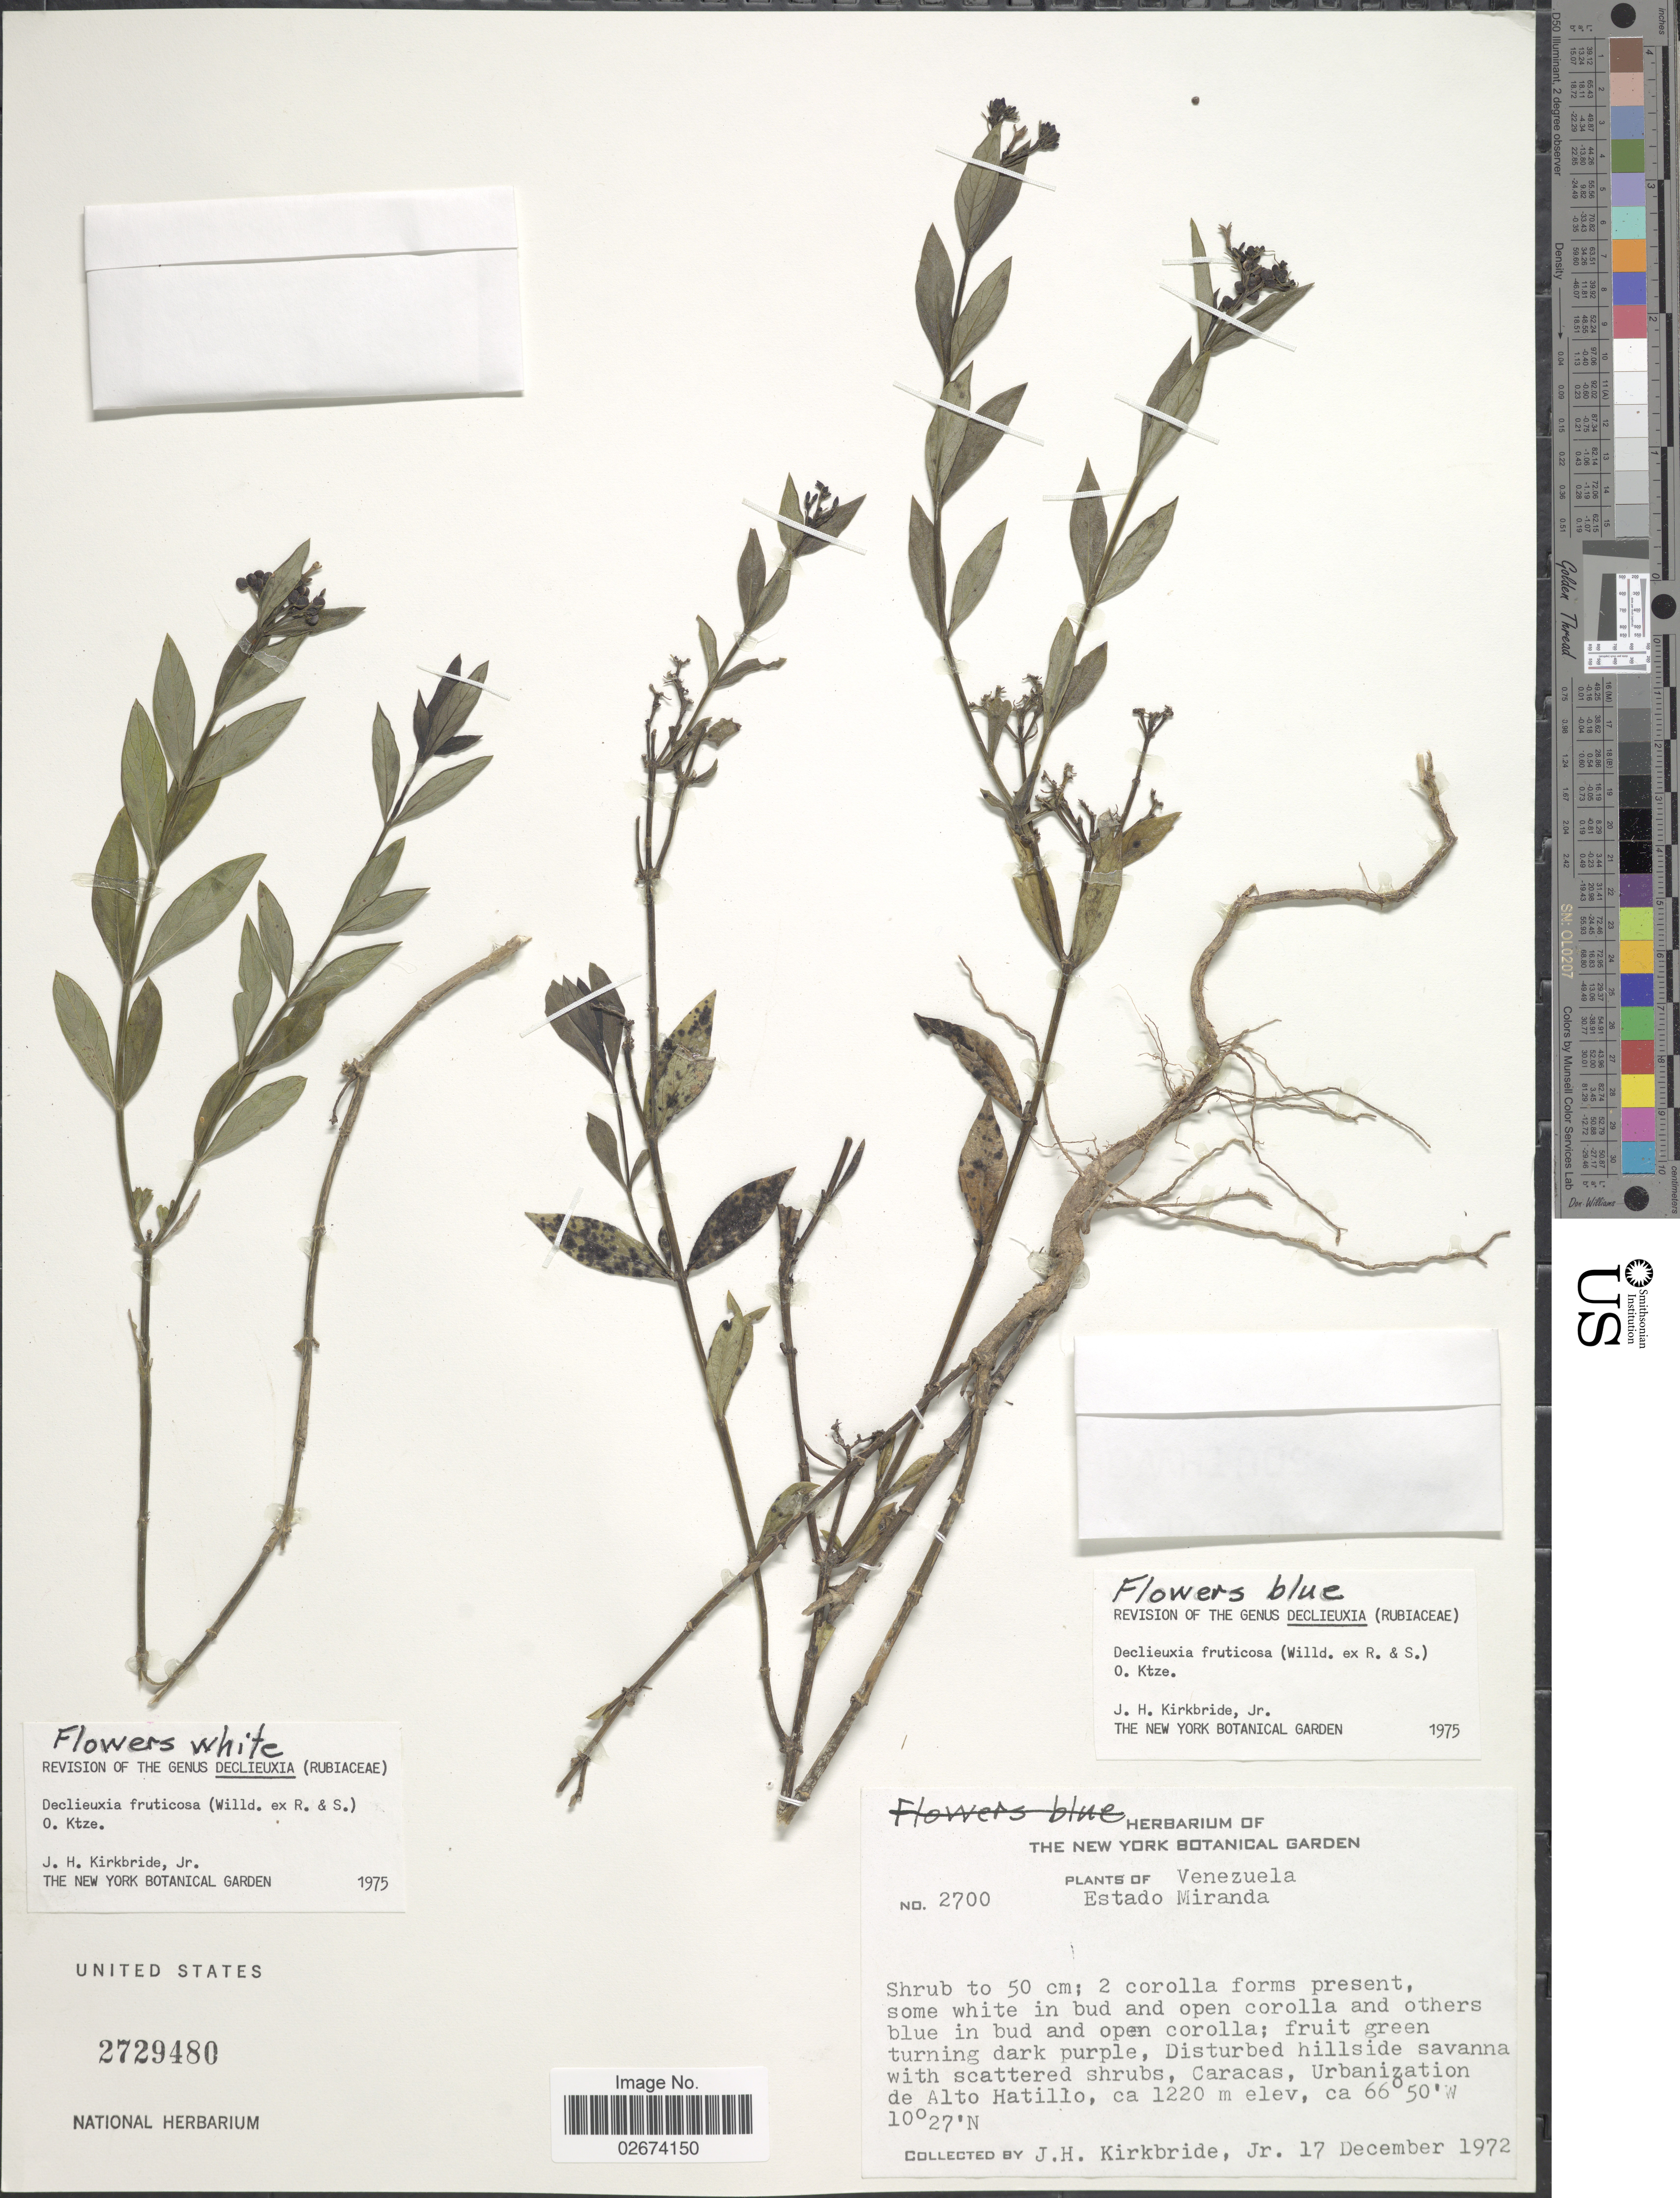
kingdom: Plantae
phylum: Tracheophyta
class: Magnoliopsida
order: Gentianales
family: Rubiaceae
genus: Declieuxia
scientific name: Declieuxia fruticosa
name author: (Willd. ex Roem. & Schult.) Kuntze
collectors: J. H. Kirkbride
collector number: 2700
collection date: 1972-12-17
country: Venezuela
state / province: Miranda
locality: Disturbed hillside savanna, Caracas, Urbanization de Alto Hatillo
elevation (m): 1220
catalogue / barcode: US 2729480